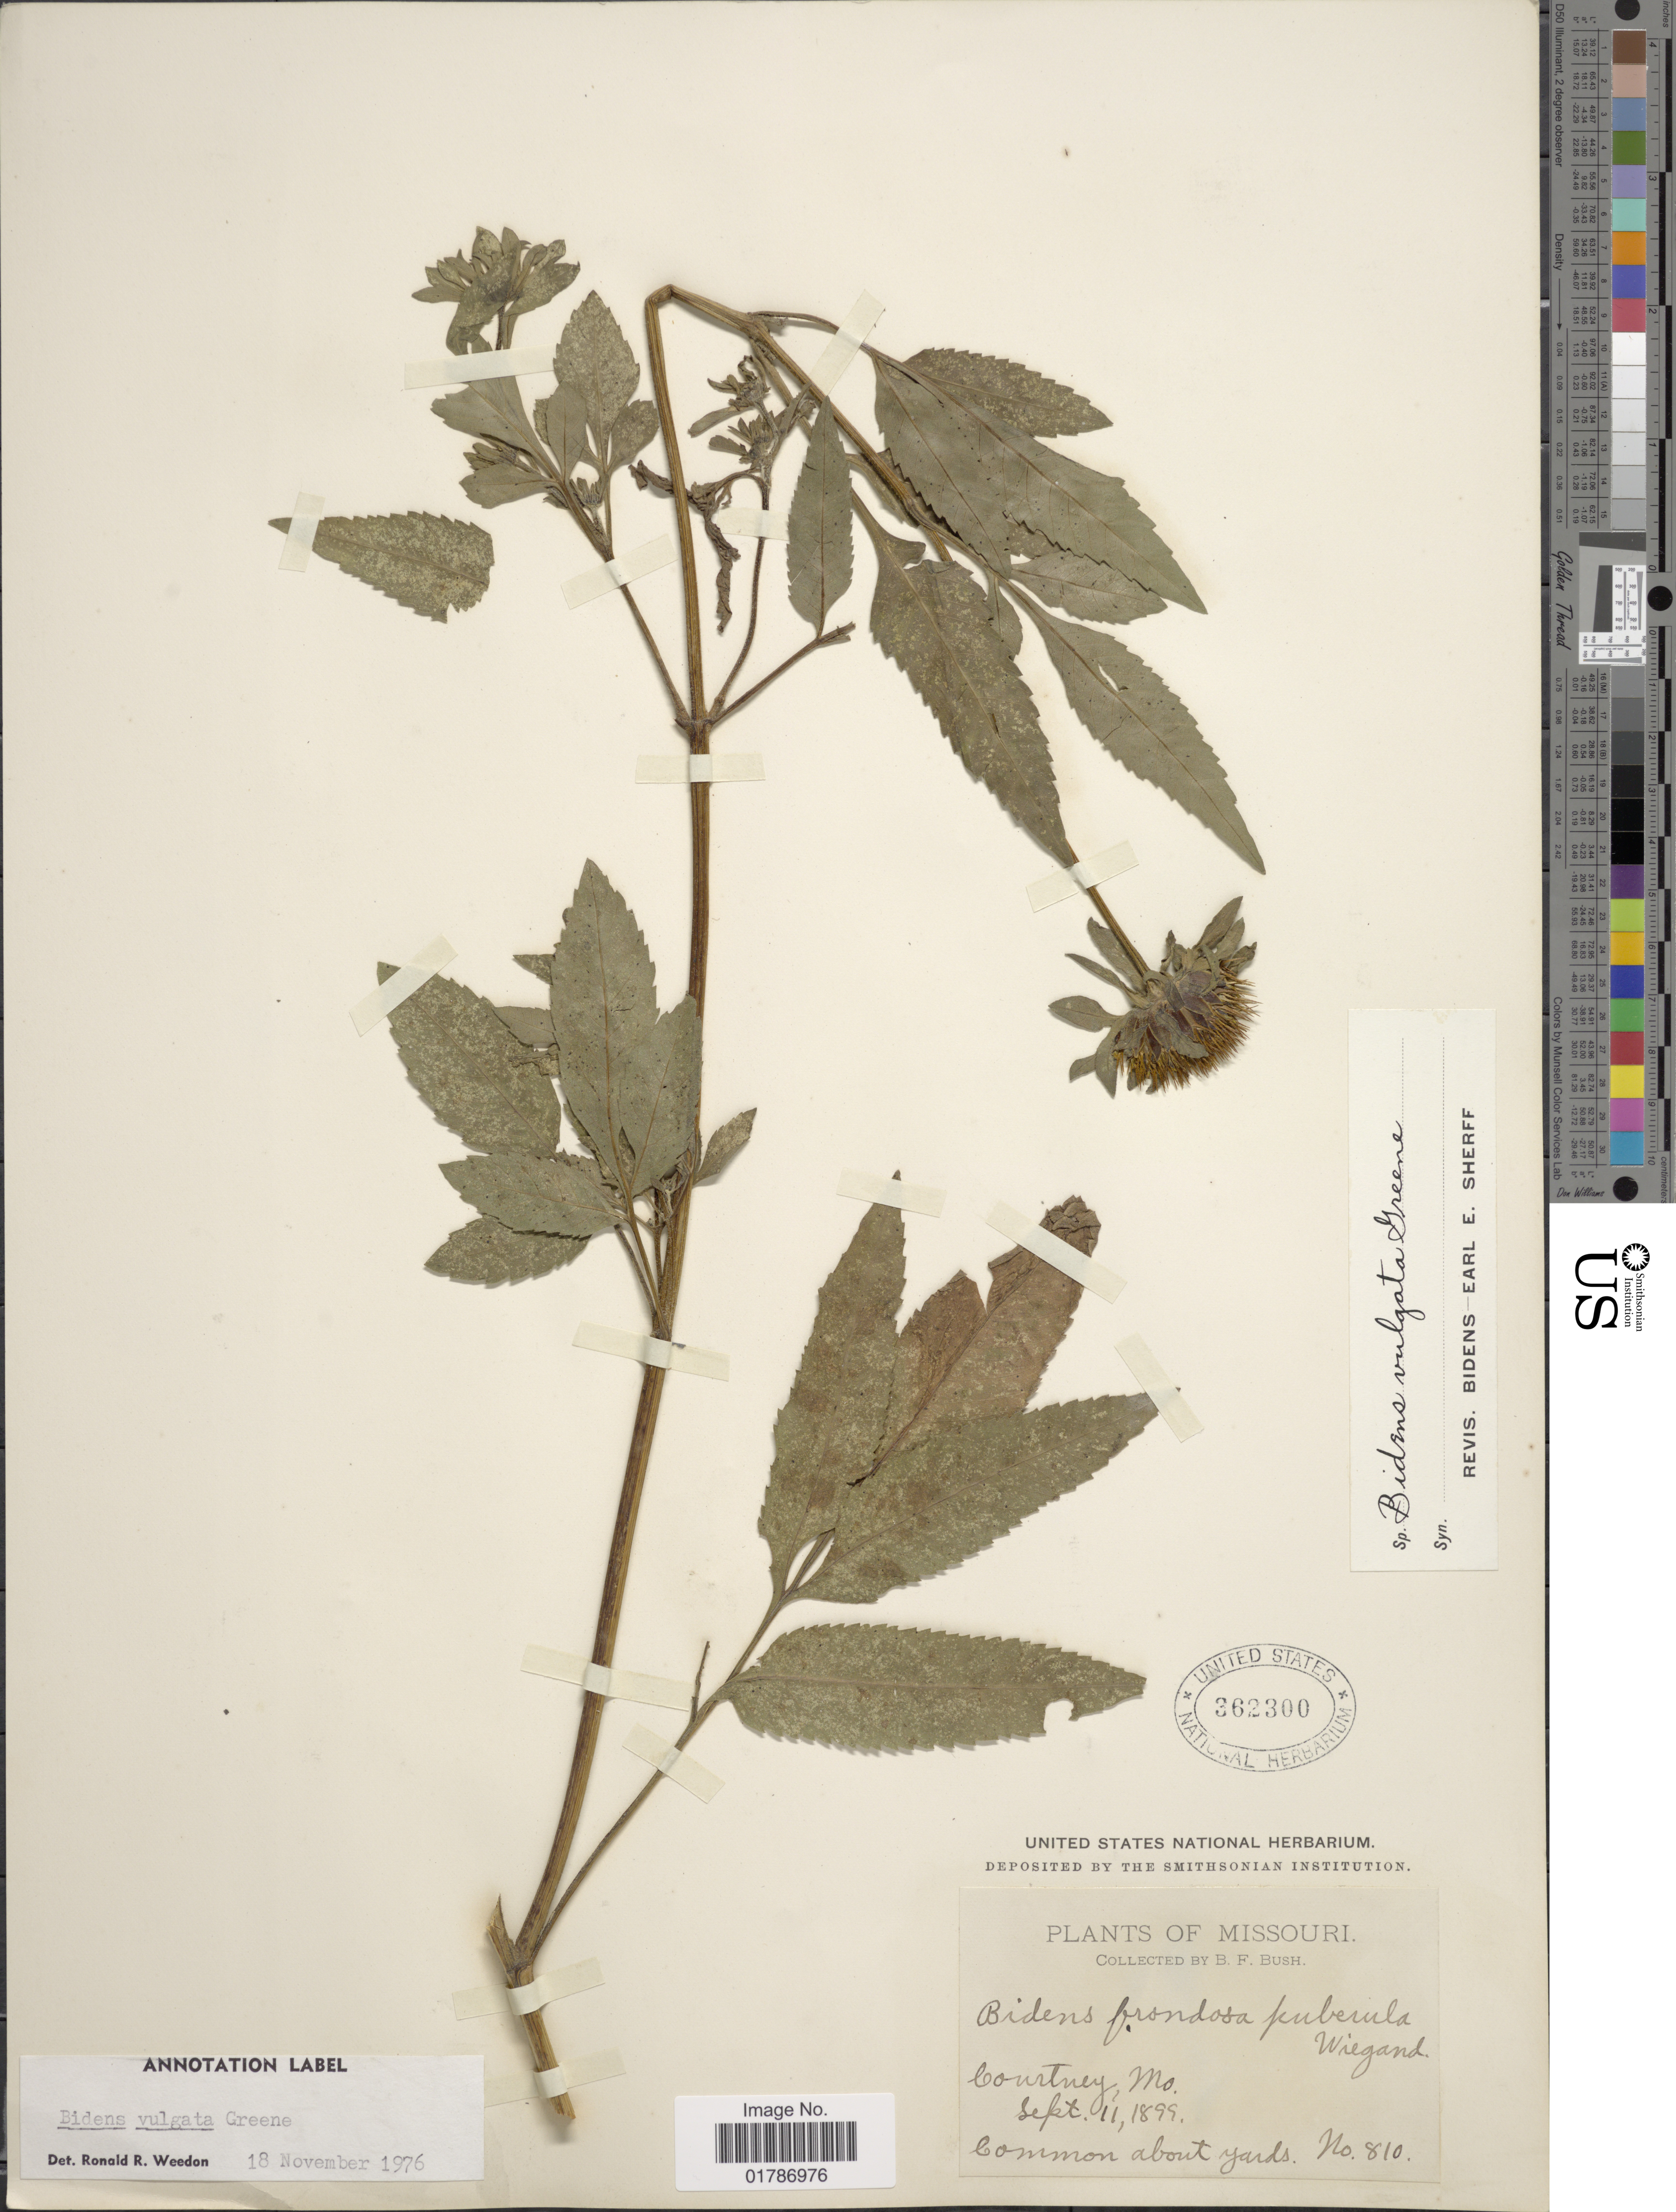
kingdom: Plantae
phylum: Tracheophyta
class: Magnoliopsida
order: Asterales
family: Asteraceae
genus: Bidens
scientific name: Bidens vulgata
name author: Greene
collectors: B. F. Bush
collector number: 810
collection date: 1899-09-11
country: United States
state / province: Missouri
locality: Courtney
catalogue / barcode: US 362300